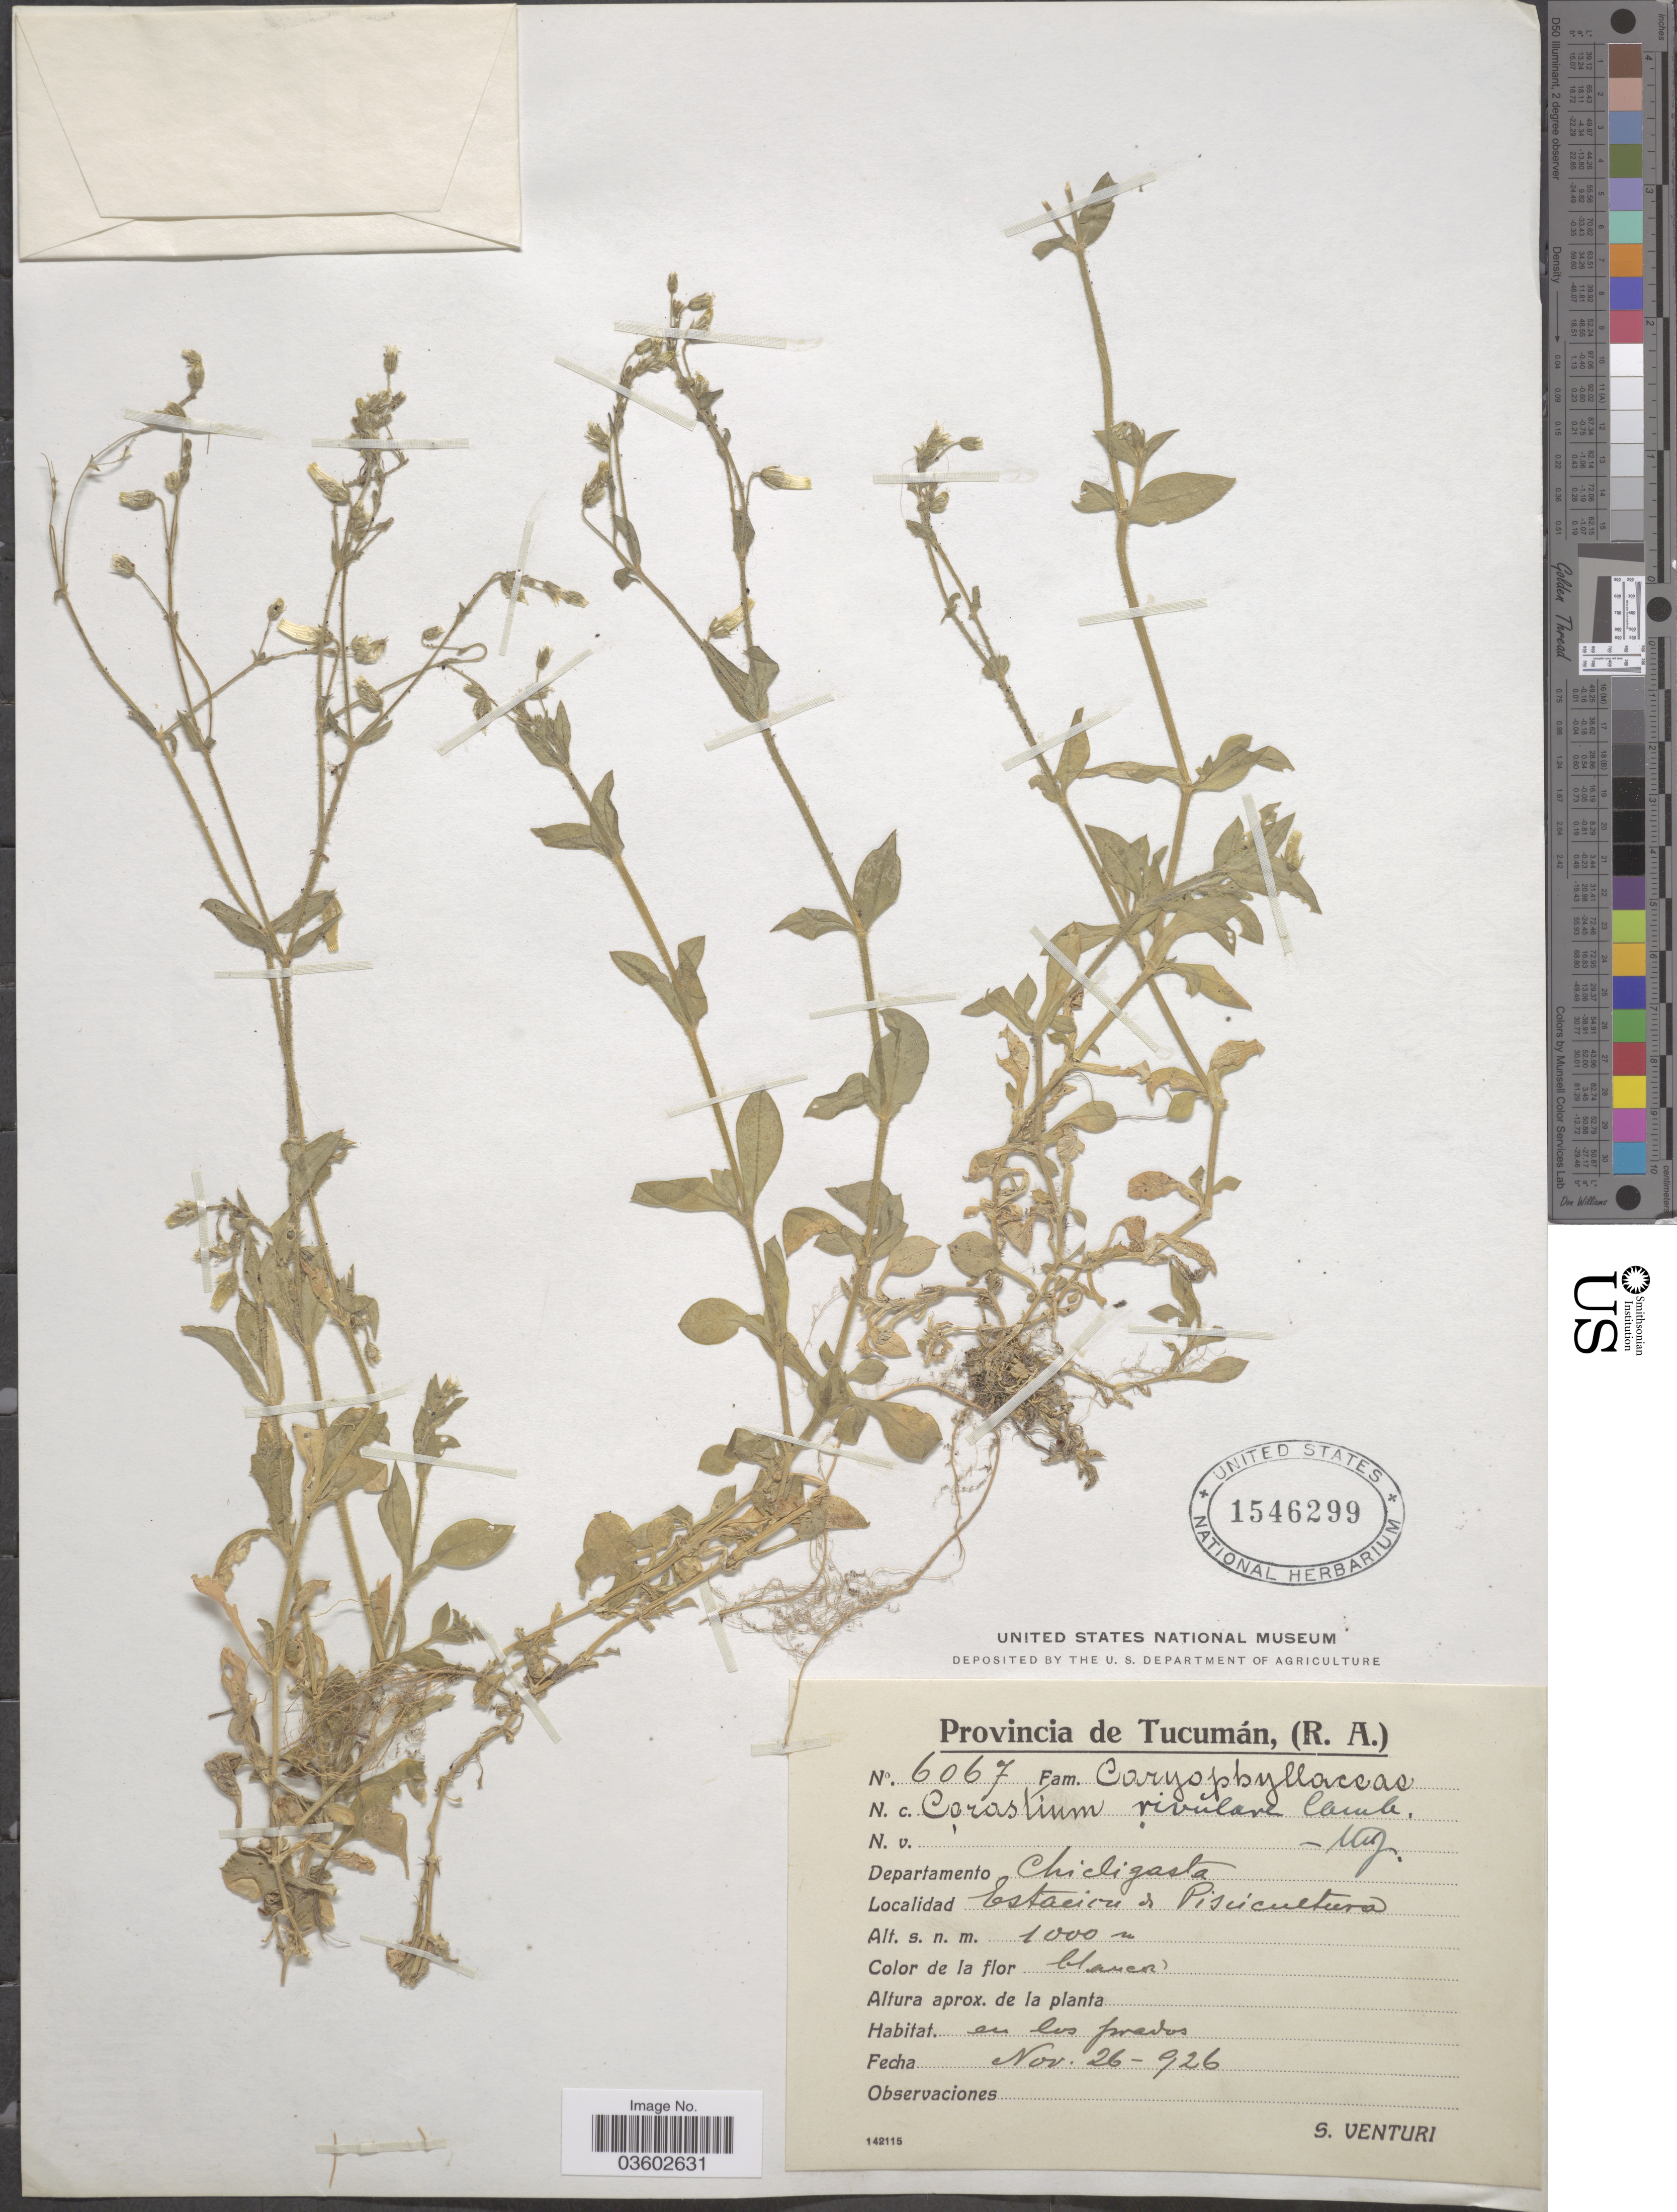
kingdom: Plantae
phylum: Tracheophyta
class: Magnoliopsida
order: Caryophyllales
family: Caryophyllaceae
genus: Cerastium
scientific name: Cerastium rivulare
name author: Cambess.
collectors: S. Venturi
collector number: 6067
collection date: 1926-11-26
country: Argentina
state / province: Tucuman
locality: Departamento Chicligasta, Estacion de Piscicultura.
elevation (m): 1000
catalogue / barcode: US 1546299